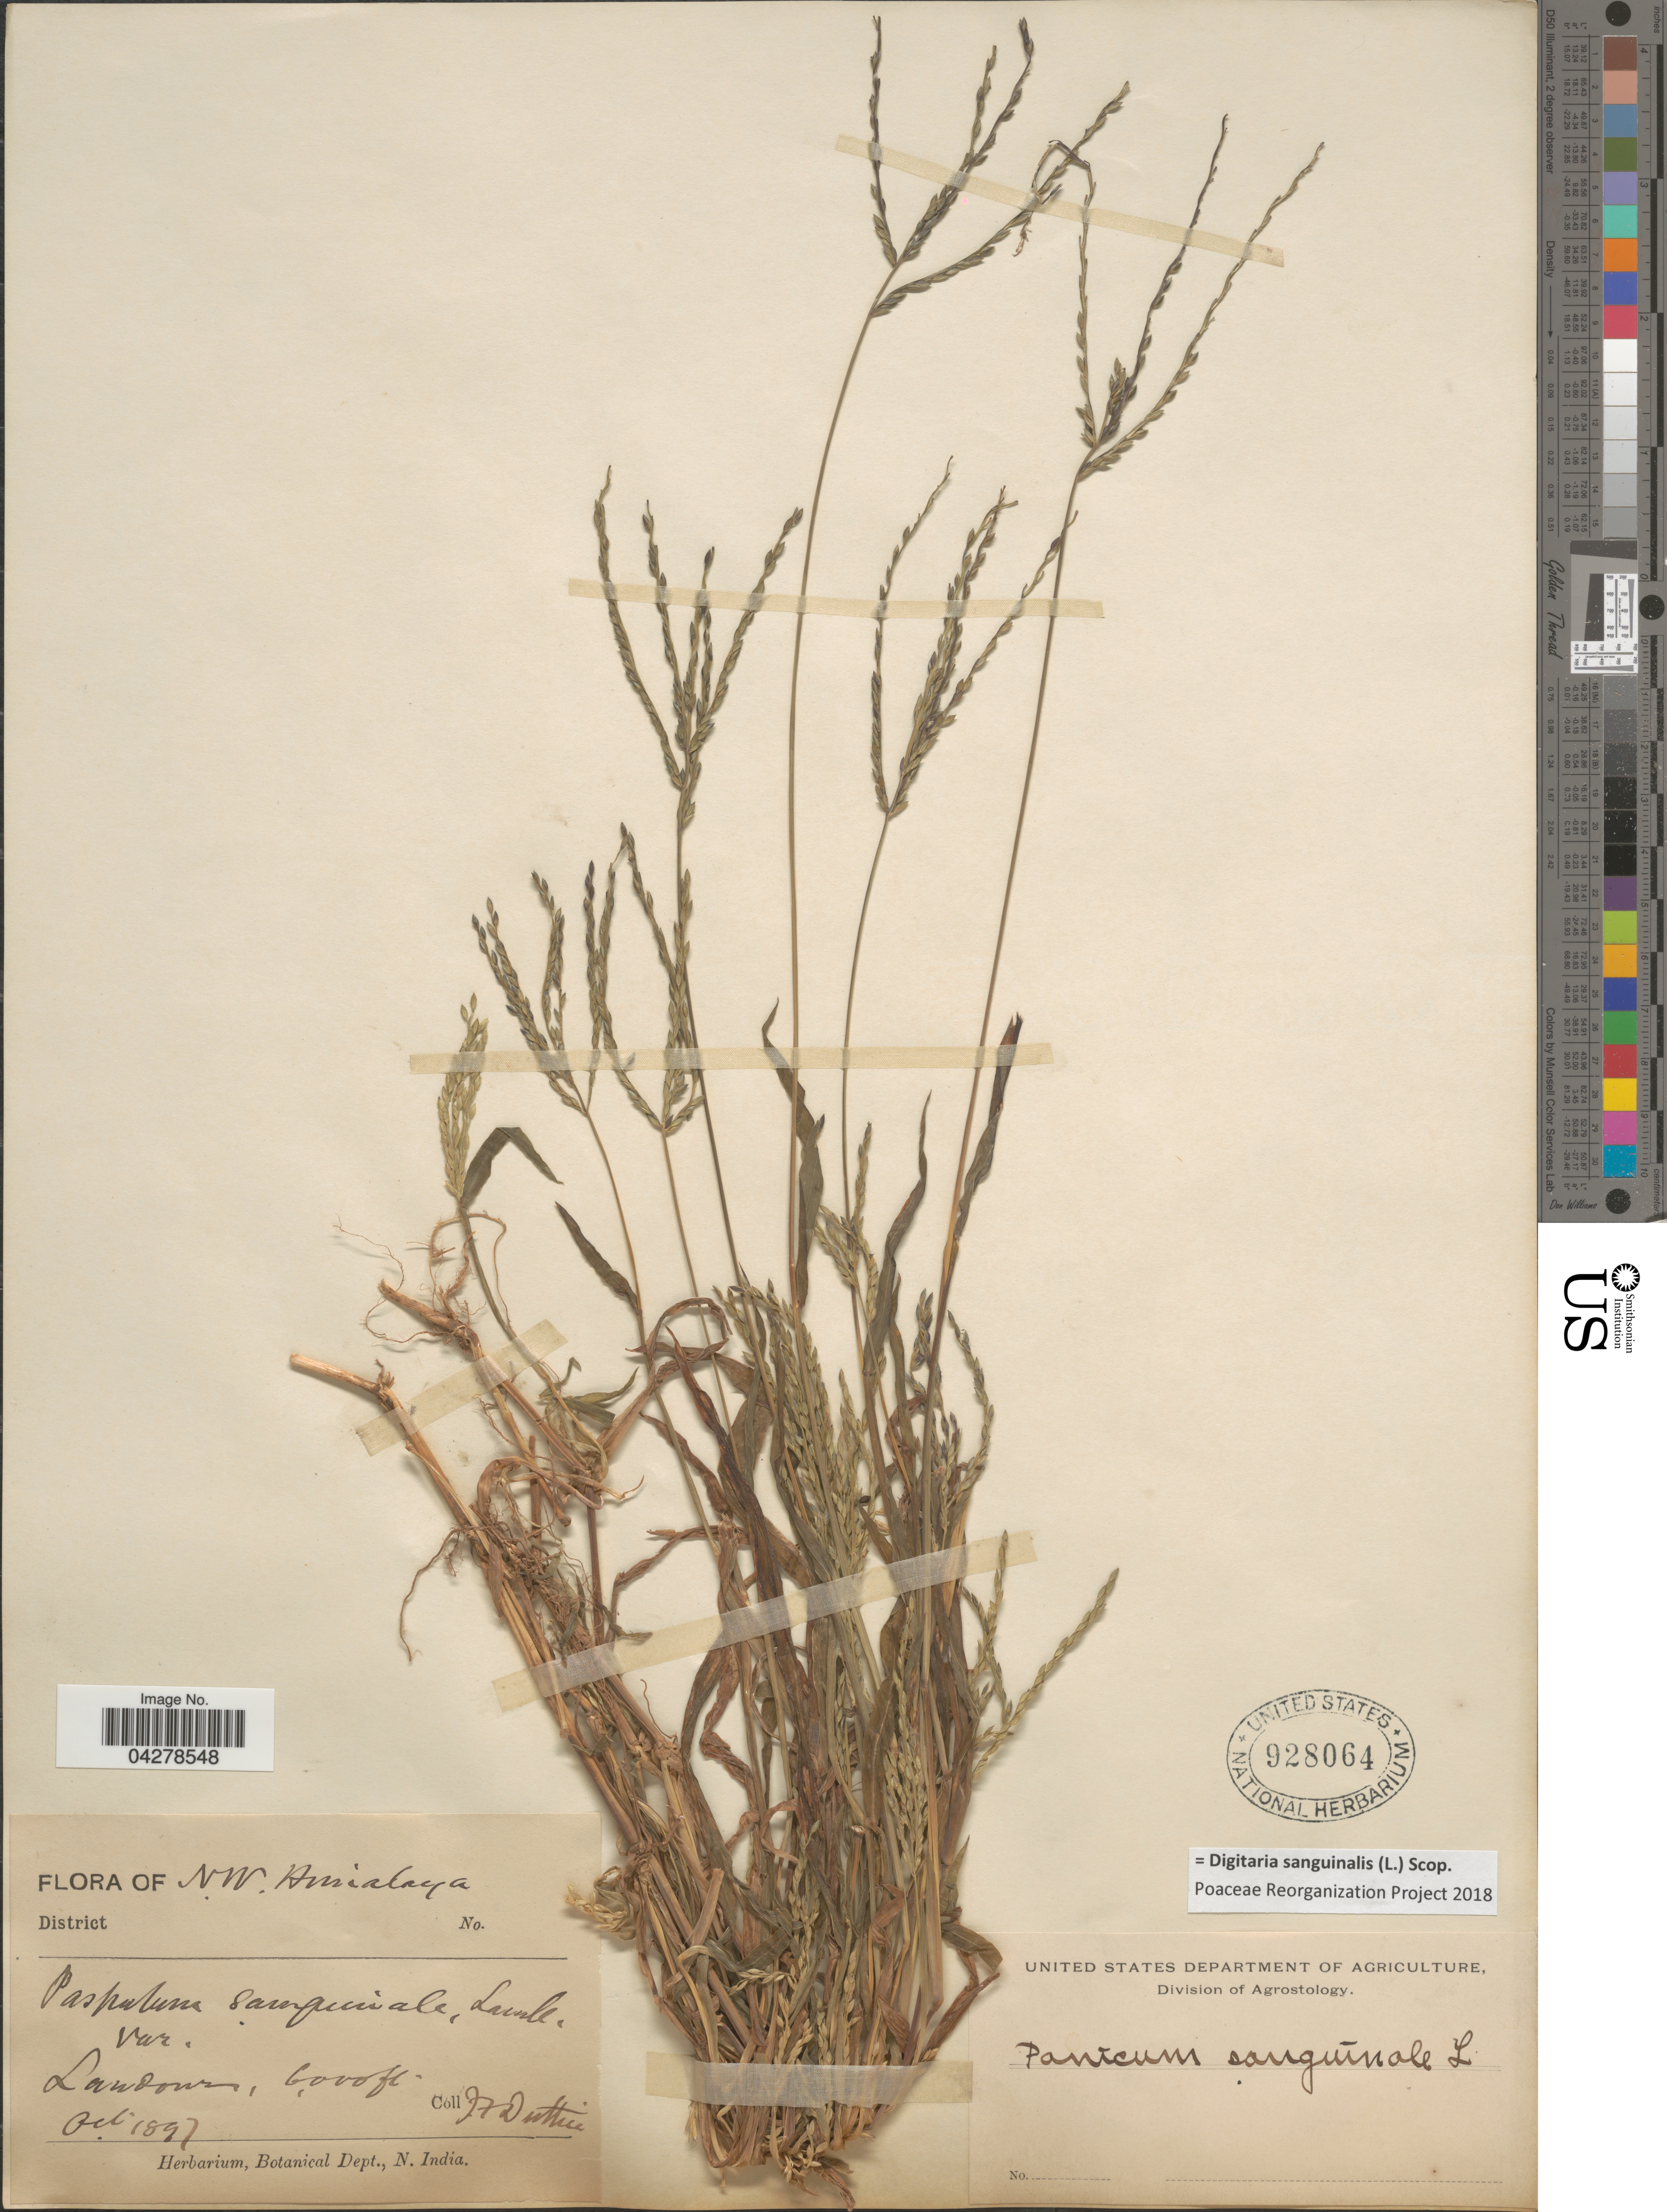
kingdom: Plantae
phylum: Tracheophyta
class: Liliopsida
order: Poales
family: Poaceae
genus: Digitaria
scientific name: Digitaria sanguinalis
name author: (L.) Scop.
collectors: J. F. Duthie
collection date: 1897-10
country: India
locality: N.W. Himalaya. Landour.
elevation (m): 1829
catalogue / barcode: US 928064